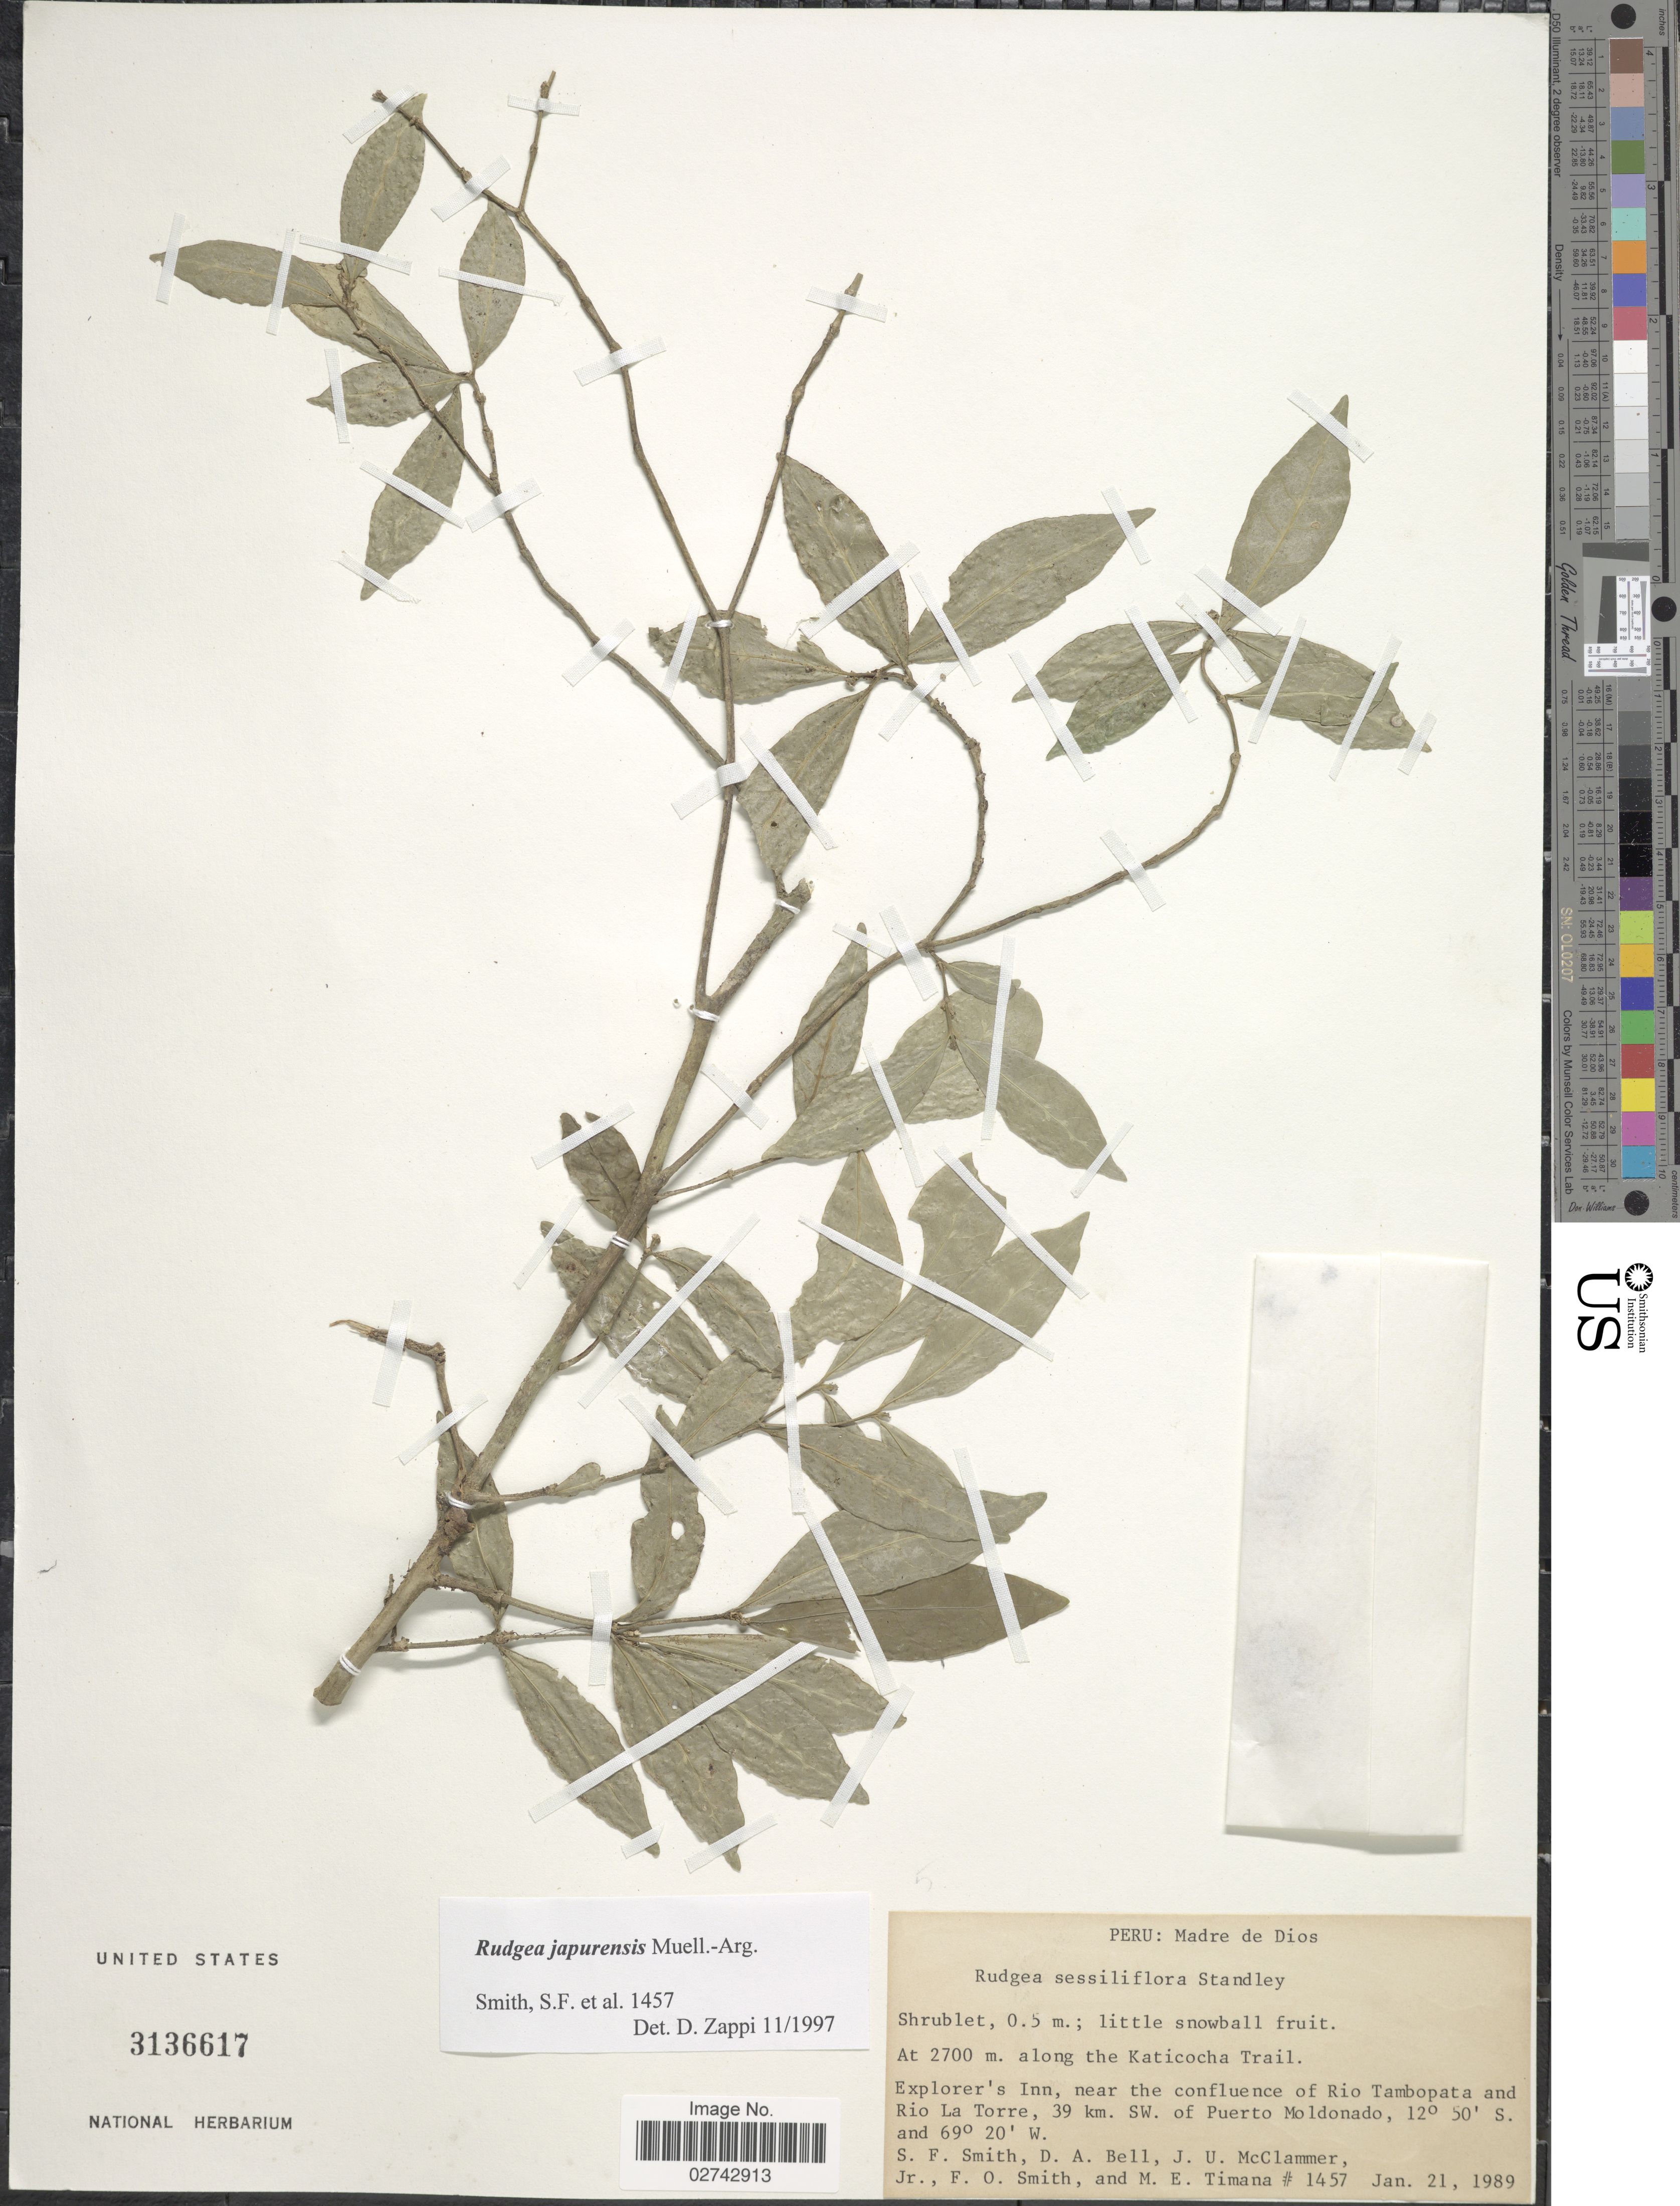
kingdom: Plantae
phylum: Tracheophyta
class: Magnoliopsida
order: Gentianales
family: Rubiaceae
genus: Rudgea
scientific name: Rudgea japurensis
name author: Müll. Arg.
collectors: S.F. Smith, D. A. Bell, J. McClammer Jr. & F. Smith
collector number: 1457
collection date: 1989-01-21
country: Peru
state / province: Madre de Dios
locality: At 2700 m. along the Katicocha Trail. Explorer's inn, near the confluence of Rio Tambopata and Rio La Torre, 39 km. SW. of Puerto Moldonado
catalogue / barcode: US 3136617